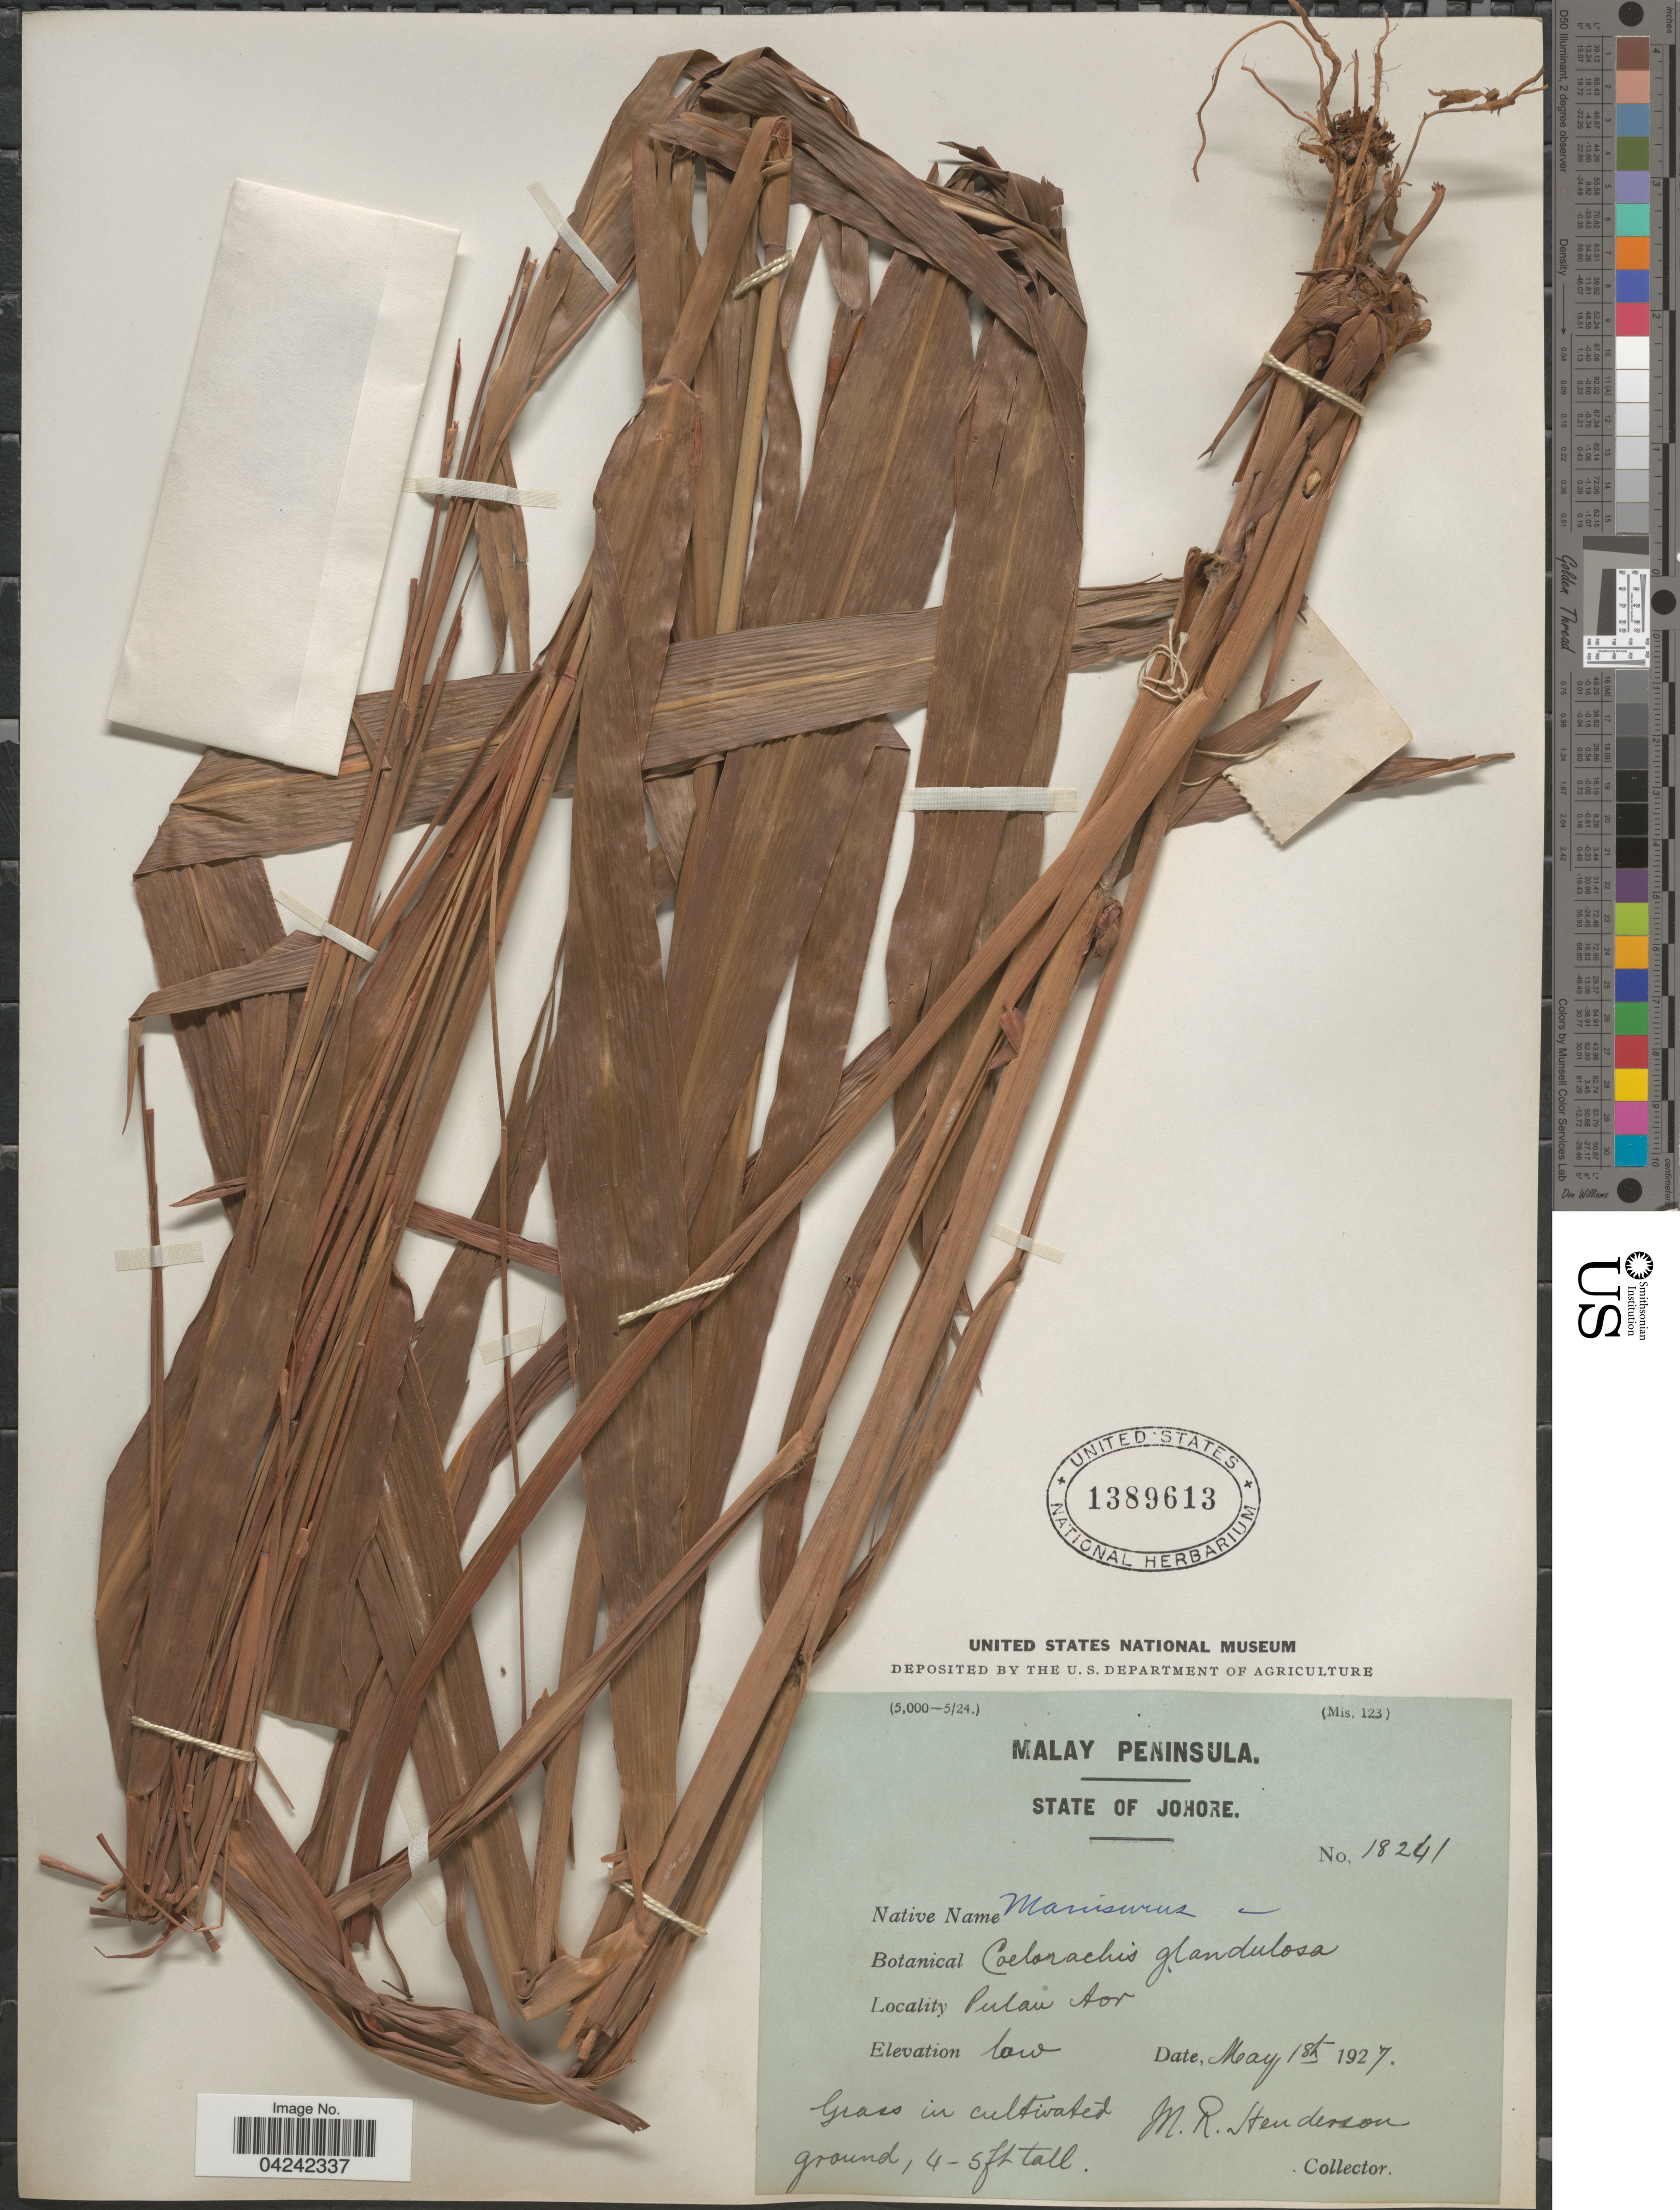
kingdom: Plantae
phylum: Tracheophyta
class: Liliopsida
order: Poales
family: Poaceae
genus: Rottboellia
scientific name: Rottboellia glandulosa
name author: Trin.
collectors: M. Henderson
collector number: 18241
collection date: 1927-05-18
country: Malaysia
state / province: Johor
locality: Malay Peninsula. State of Johore. Pulau Aor.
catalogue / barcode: US 1389613